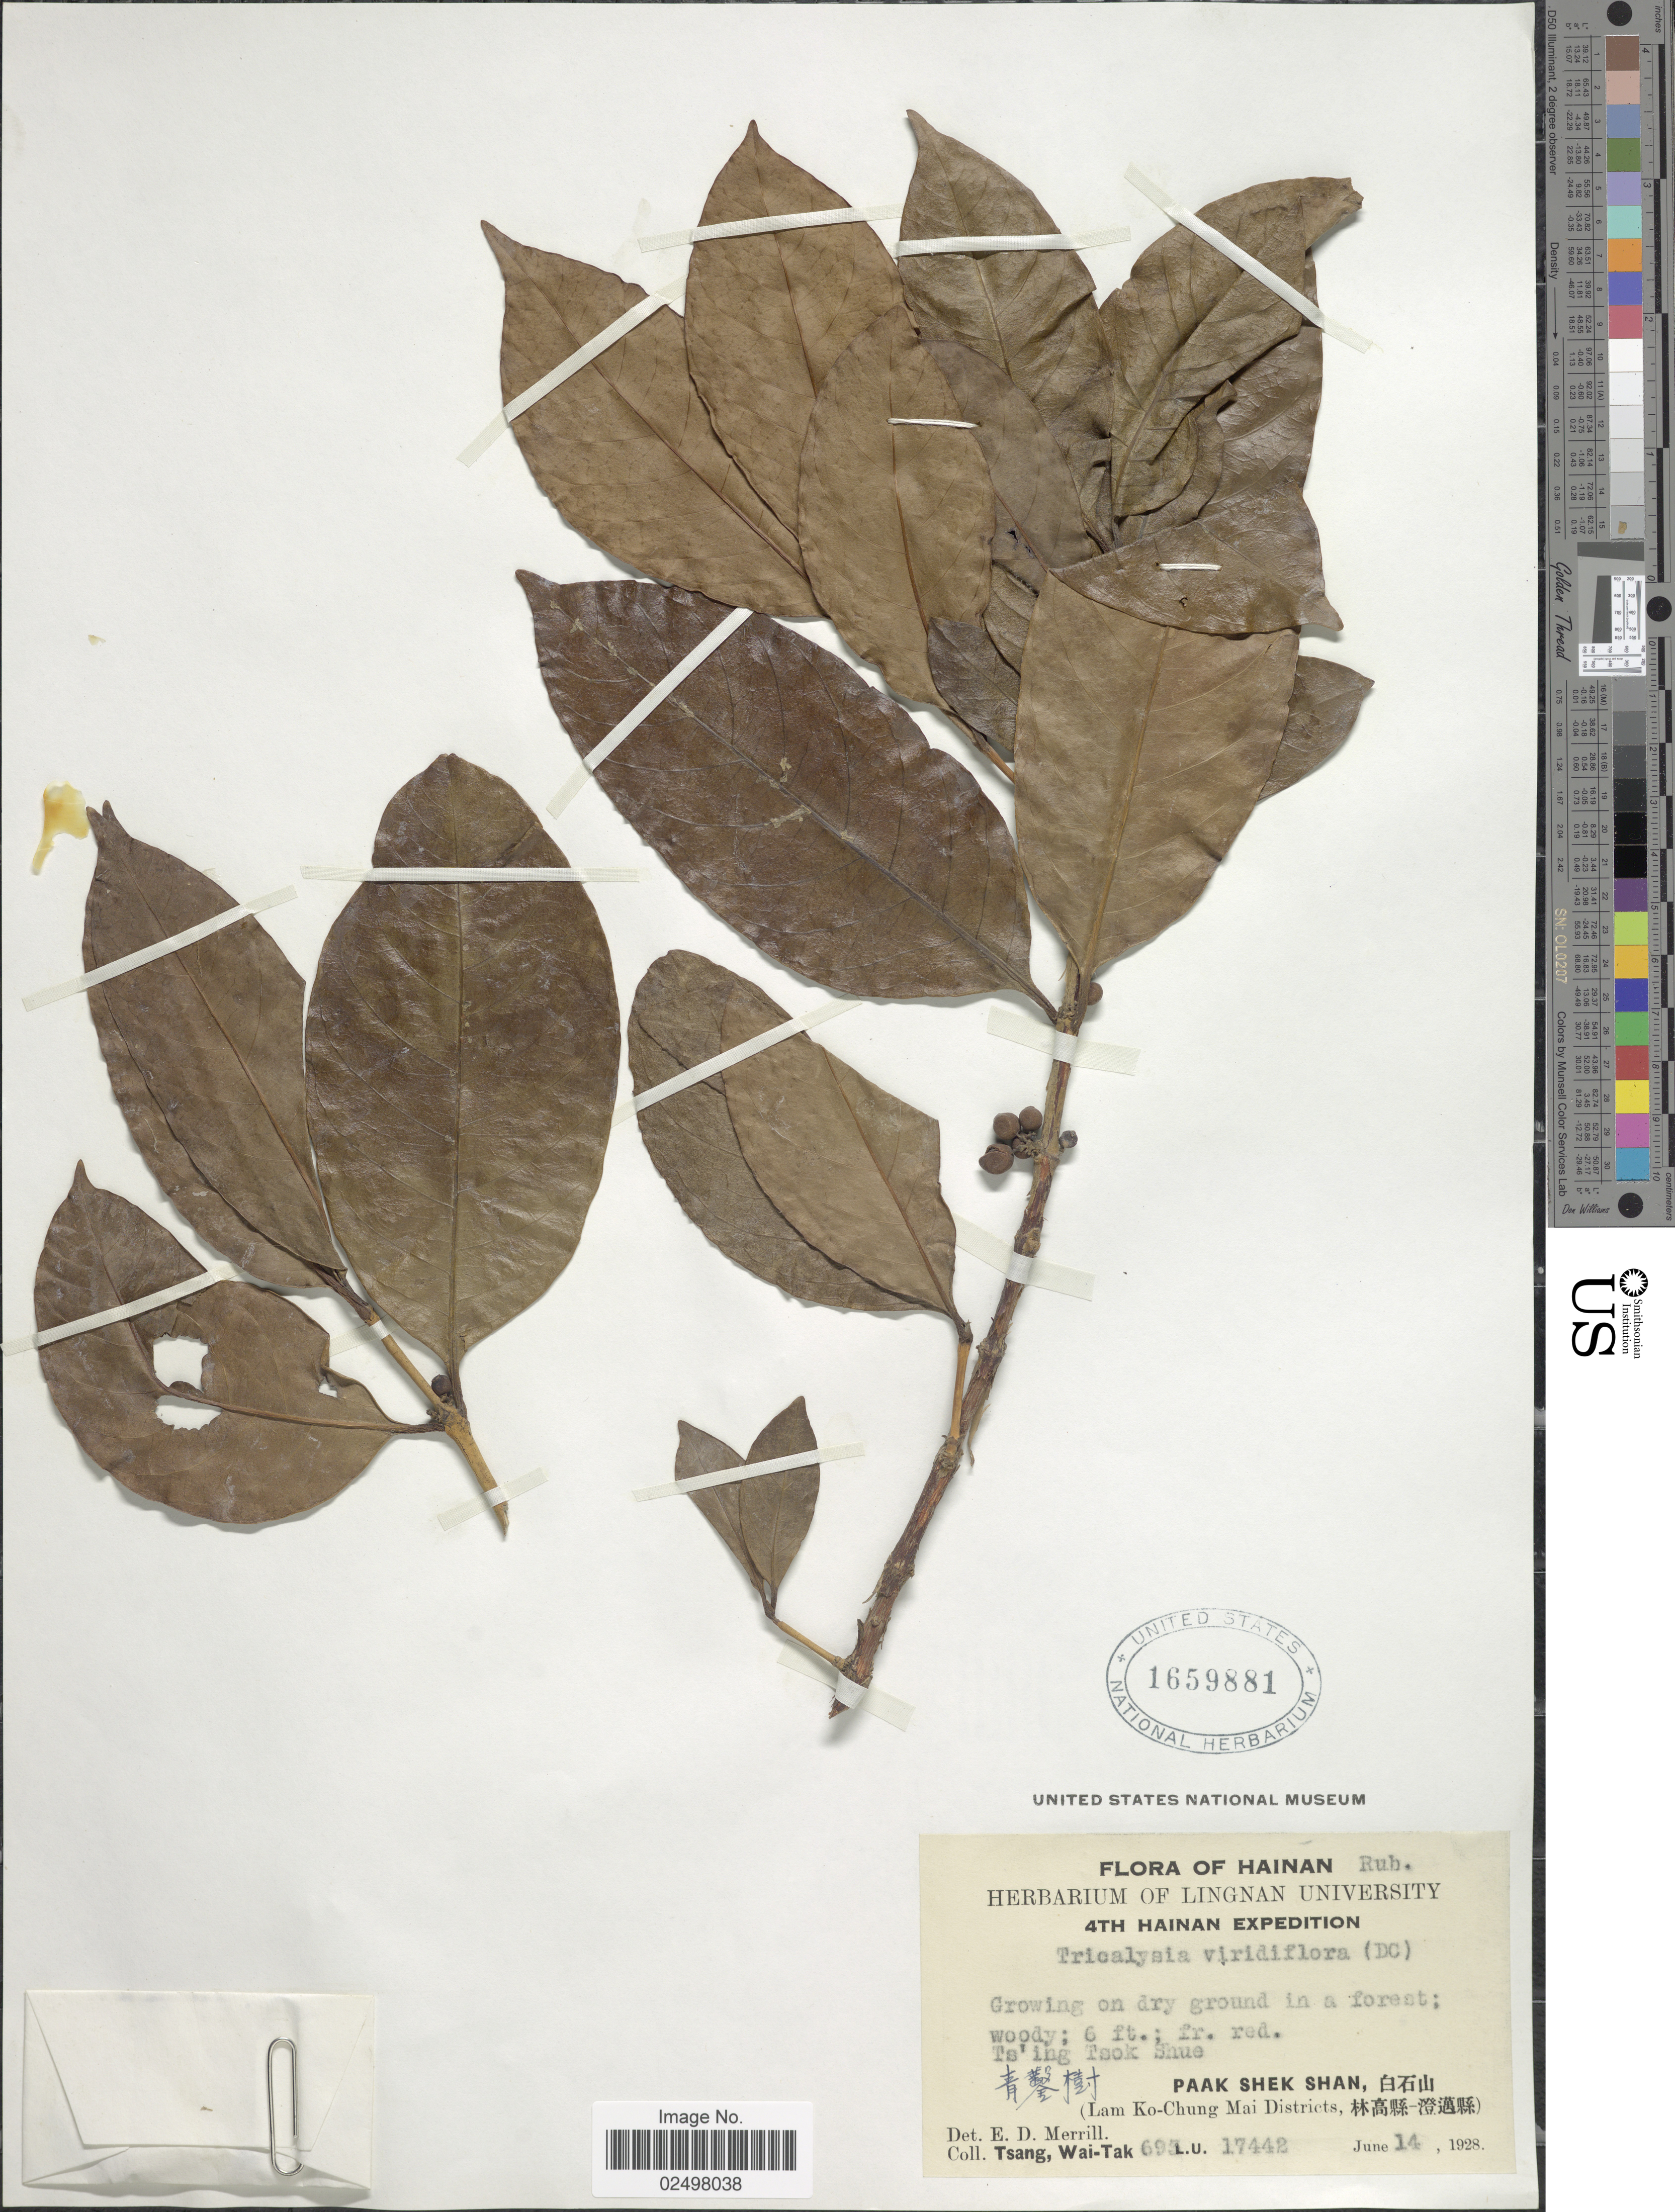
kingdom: Plantae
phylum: Tracheophyta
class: Magnoliopsida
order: Gentianales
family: Rubiaceae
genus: Tricalysia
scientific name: Tricalysia dubia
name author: (Lindl.) Ohwi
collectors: W. T. Tsang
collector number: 693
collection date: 1928-06-14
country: China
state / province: Hainan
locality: Ts'ing Tsok Shue, Paak Shek Shan (Lam Ko-Chung Mai District)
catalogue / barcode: US 1659881